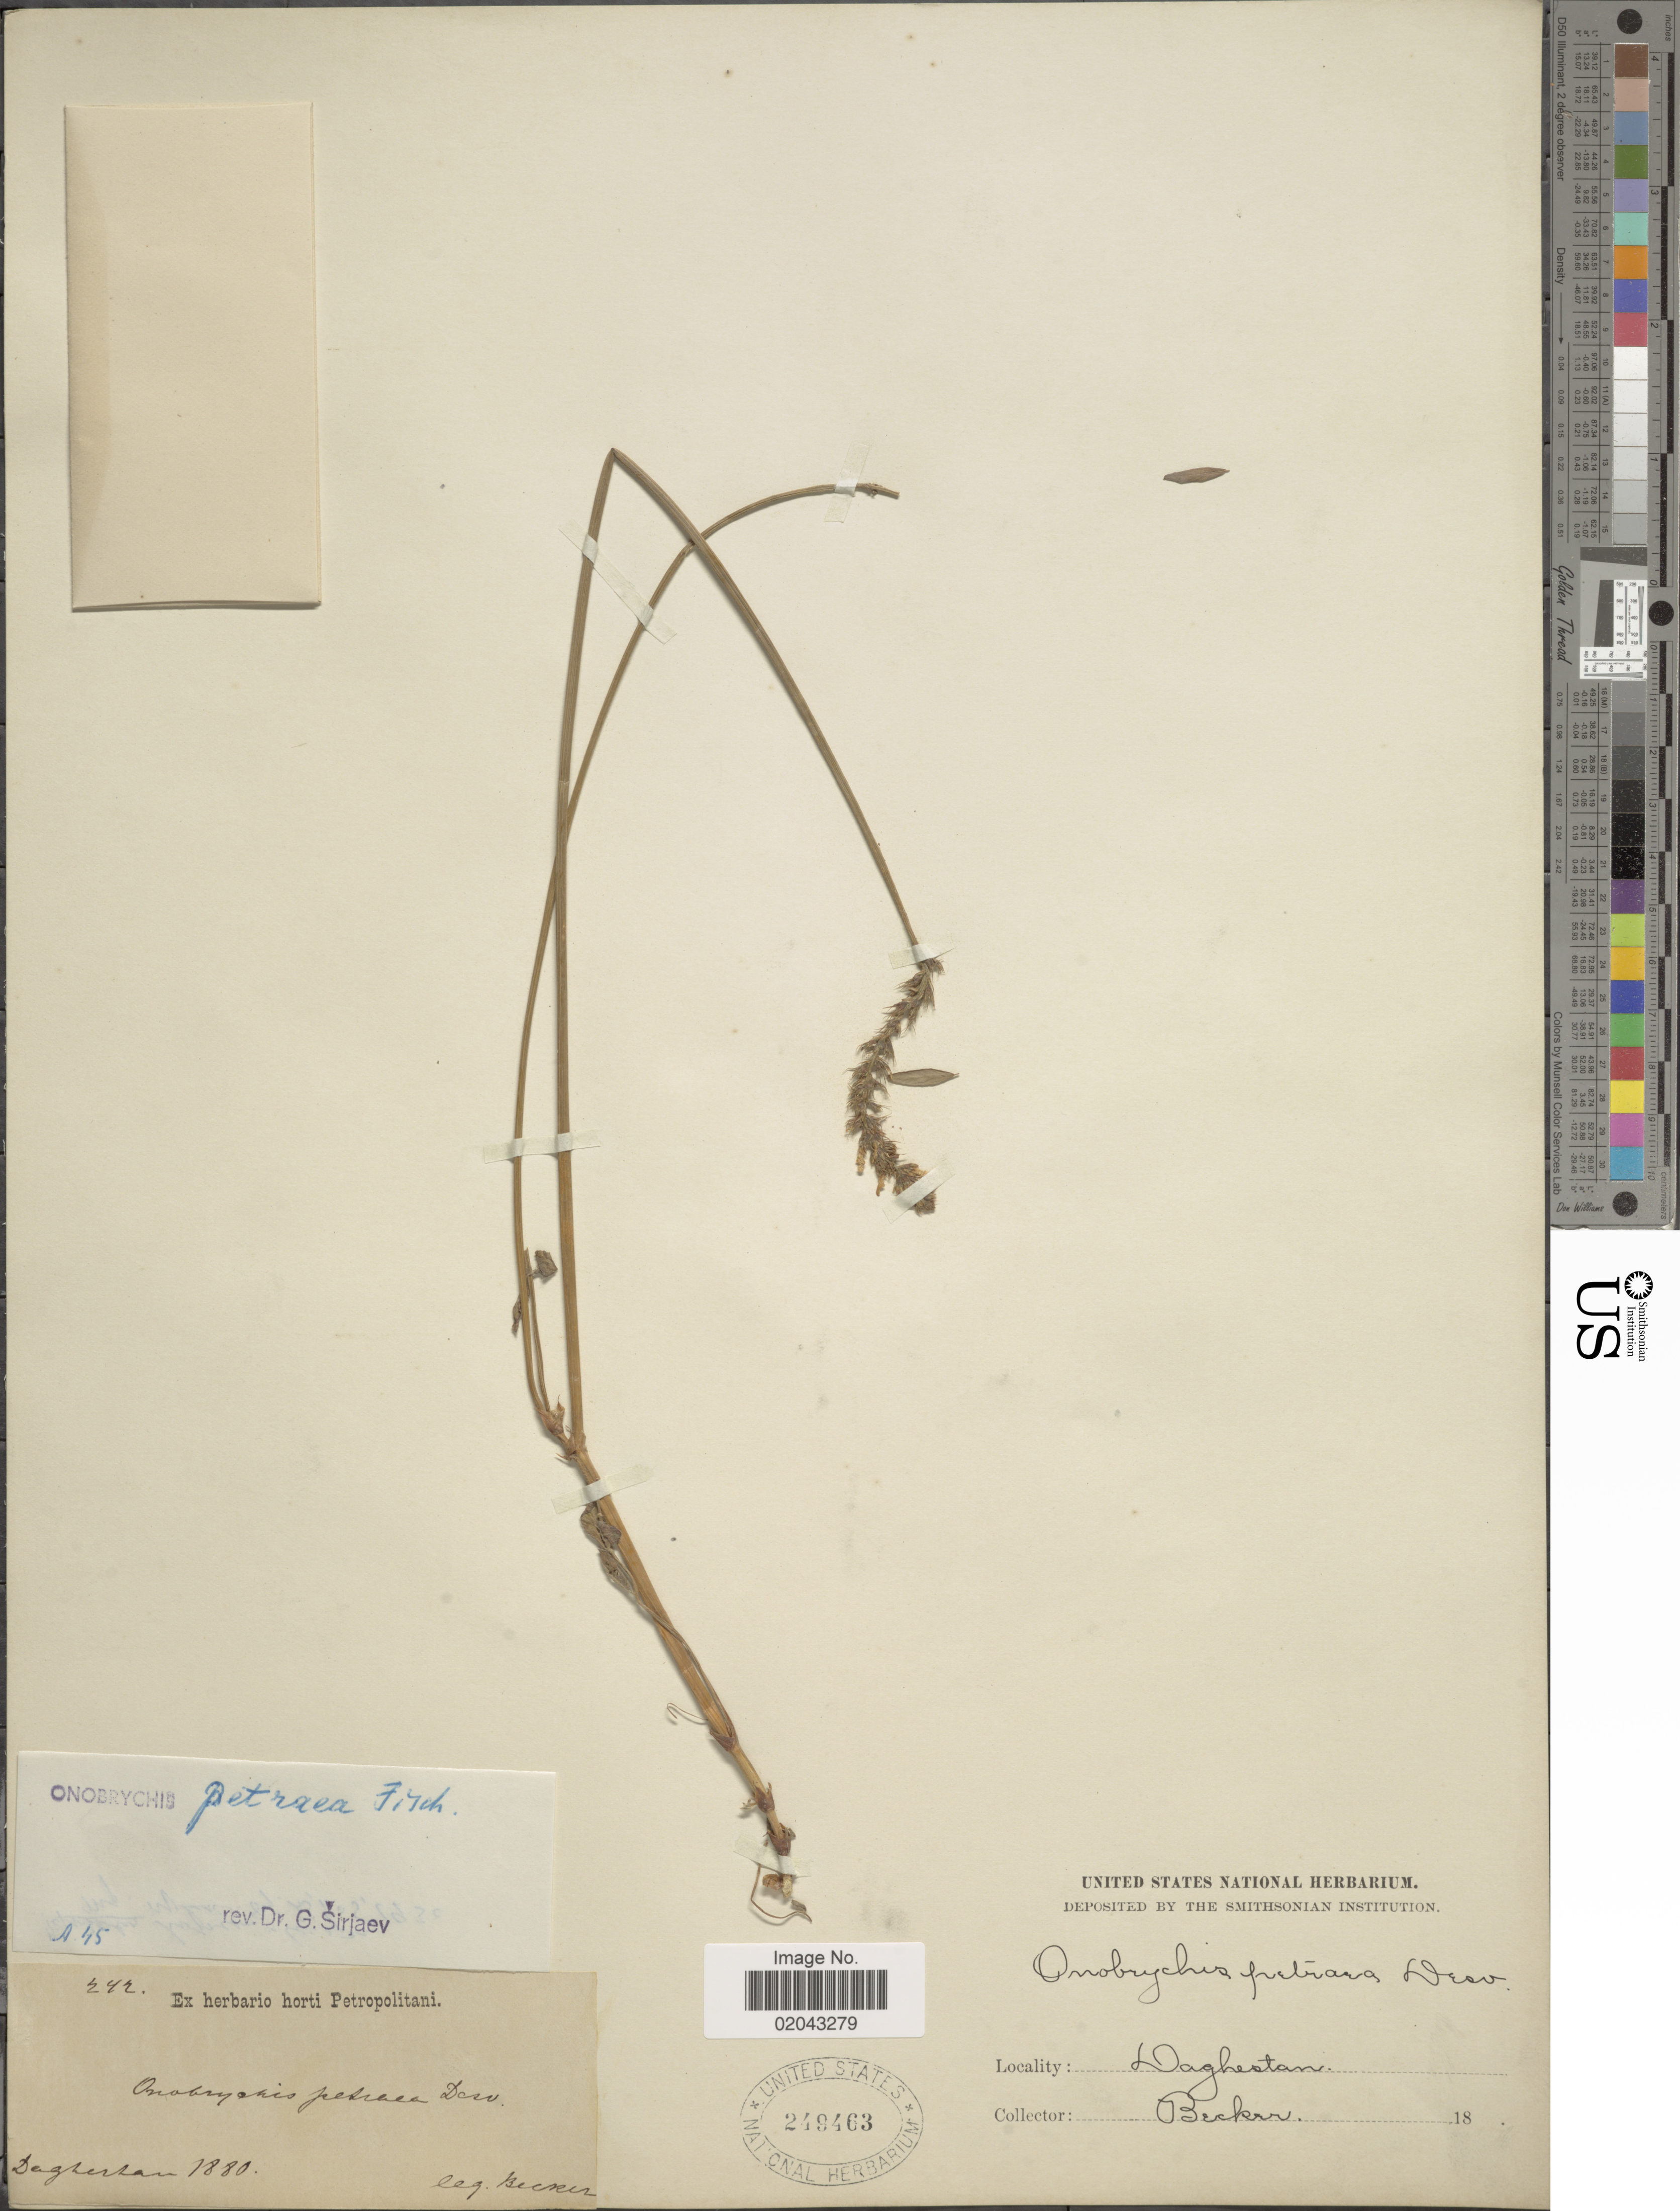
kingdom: Plantae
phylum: Tracheophyta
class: Magnoliopsida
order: Fabales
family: Fabaceae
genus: Onobrychis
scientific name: Onobrychis petraea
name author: (Willd.) Fisch.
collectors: -. Becker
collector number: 242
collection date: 1880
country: Russian Federation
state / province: Dagestan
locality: Daghestan.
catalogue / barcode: US 249463